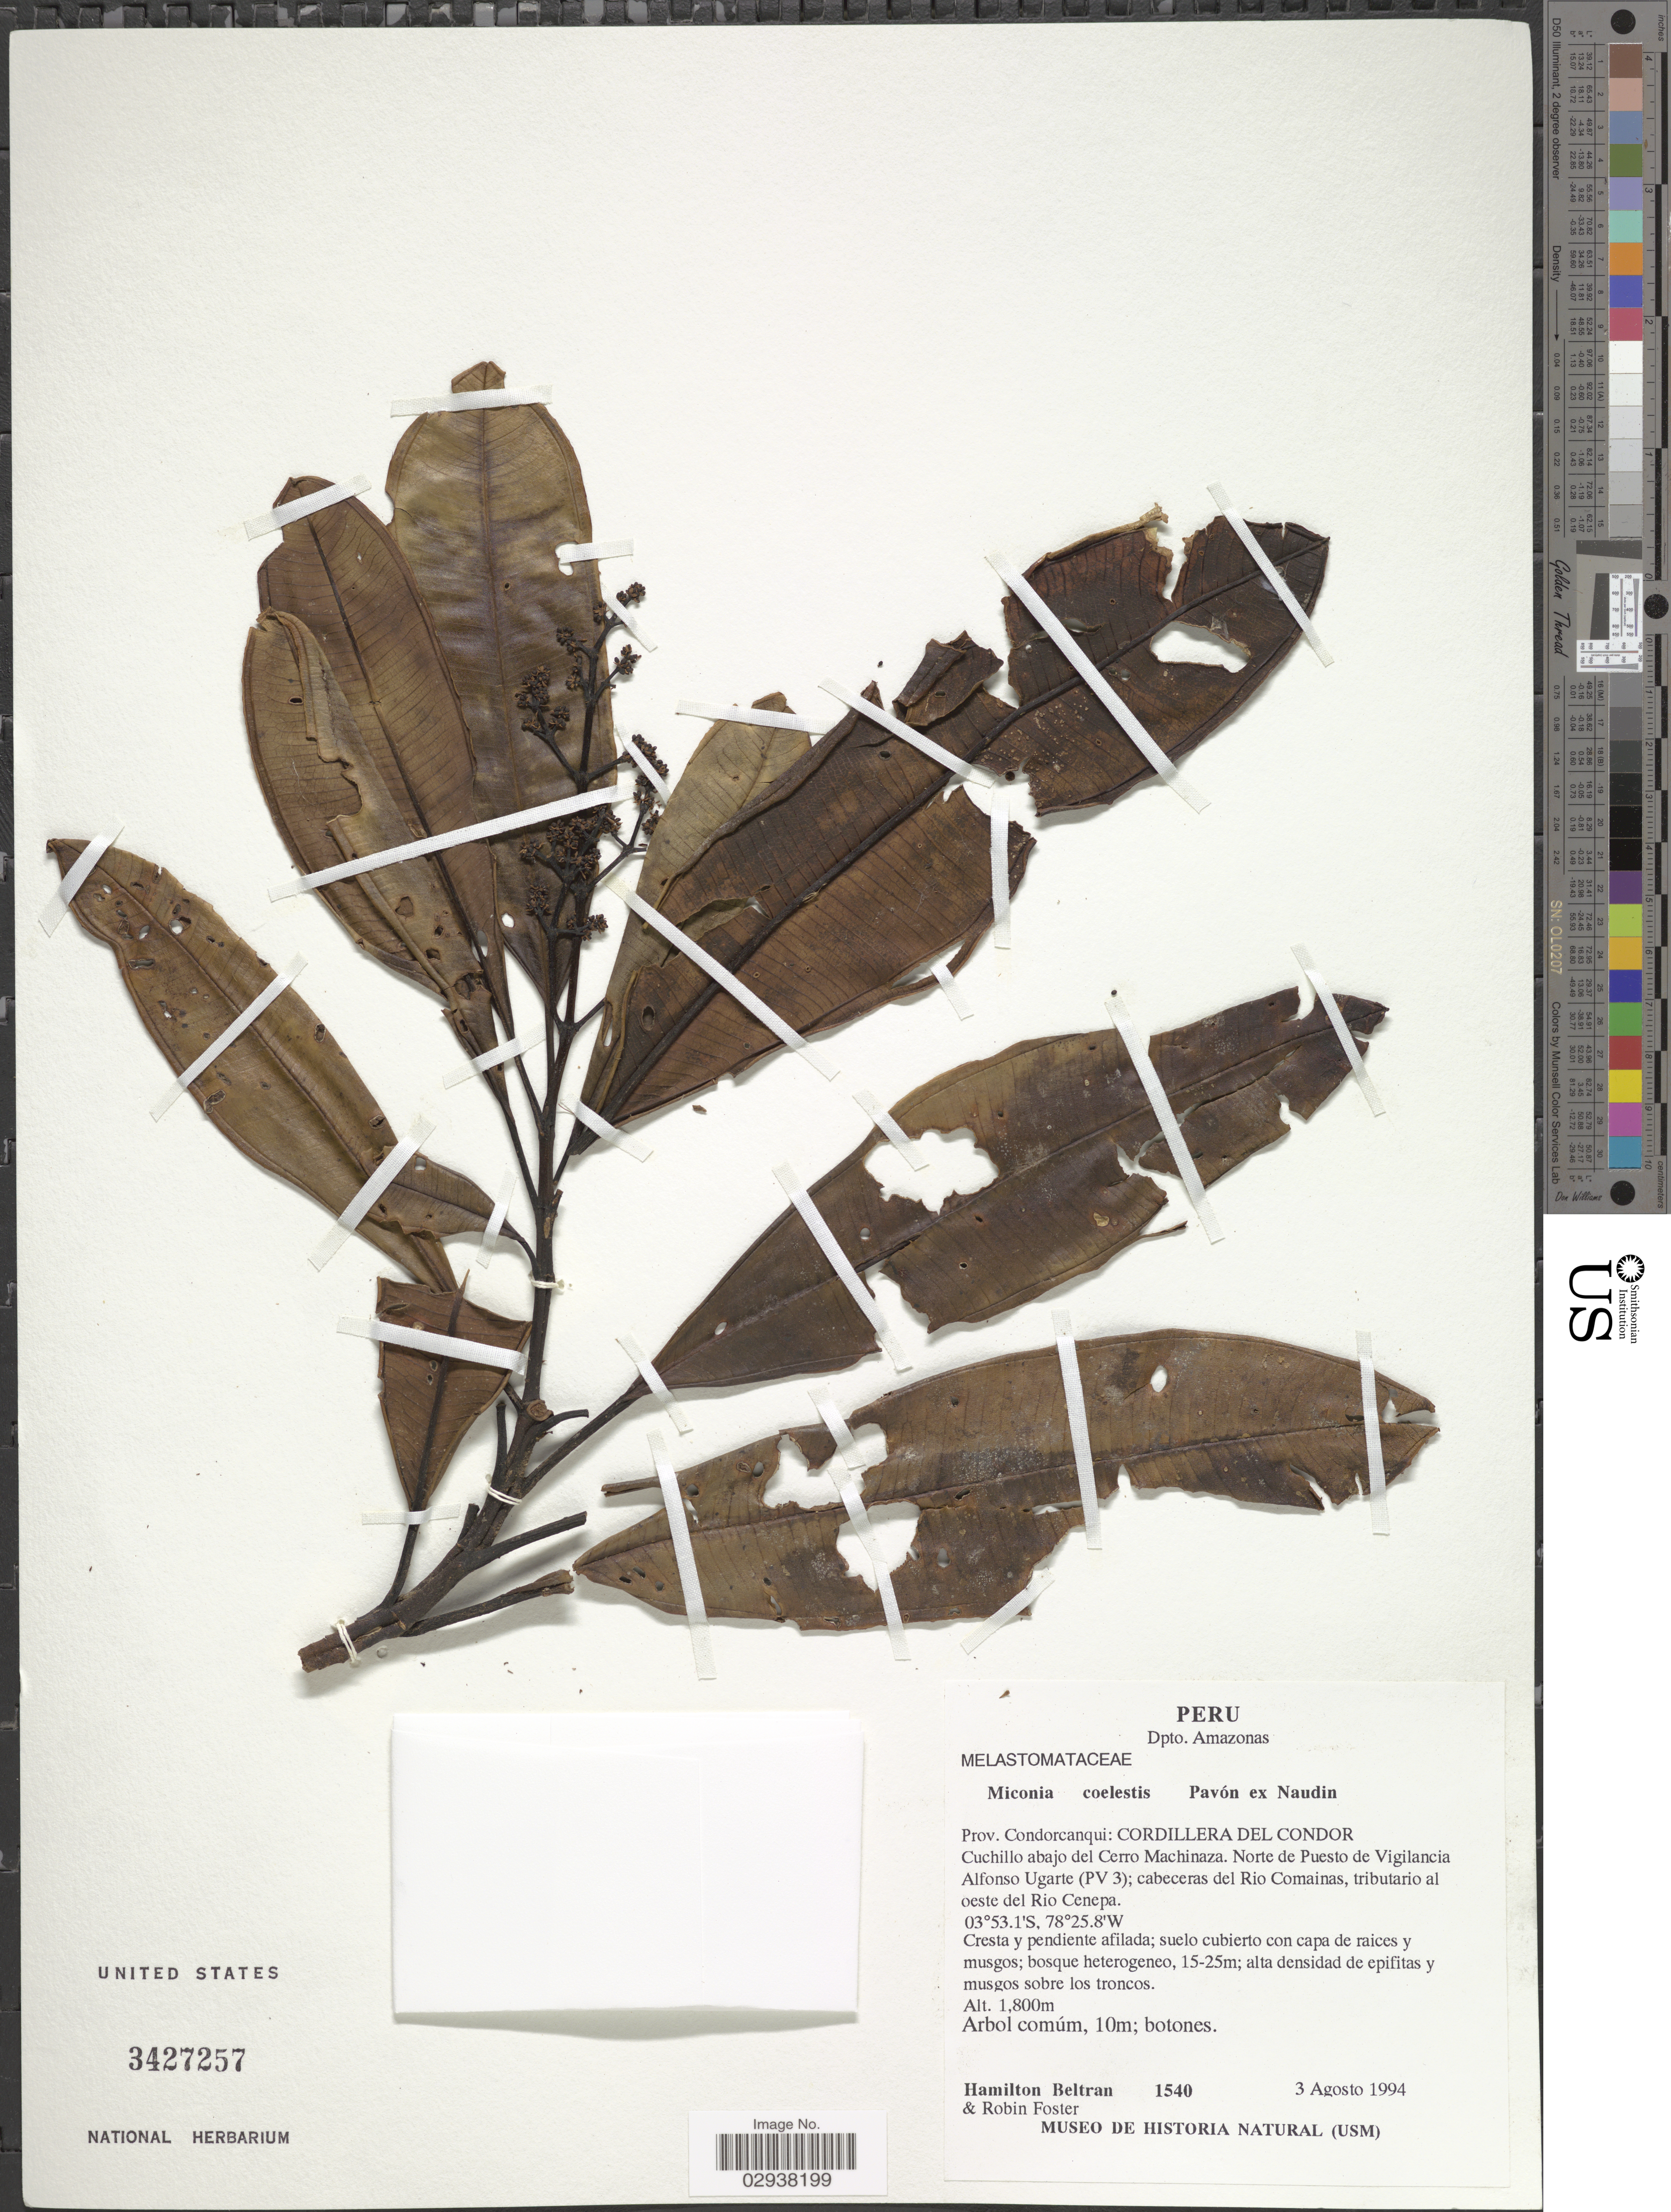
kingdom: Plantae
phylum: Tracheophyta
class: Magnoliopsida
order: Myrtales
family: Melastomataceae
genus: Miconia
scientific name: Miconia coelestis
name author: (Pav. ex D. Don) Naudin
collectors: H. Beltran & R. B. Foster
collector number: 1540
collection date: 1994-08-03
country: Peru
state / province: Amazonas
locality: Dpto. Amazonas. Prov. Condorcanqui: Cordillera del Condor. Cuchillo abajo del Cerro Machinaza. Norte de Puesto de Vigilancia Alfonso Ugarte (PV 3); cabeceras del Rio Comainas, tributario al oeste del Rio Cenepa.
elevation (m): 1800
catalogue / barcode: US 3427257